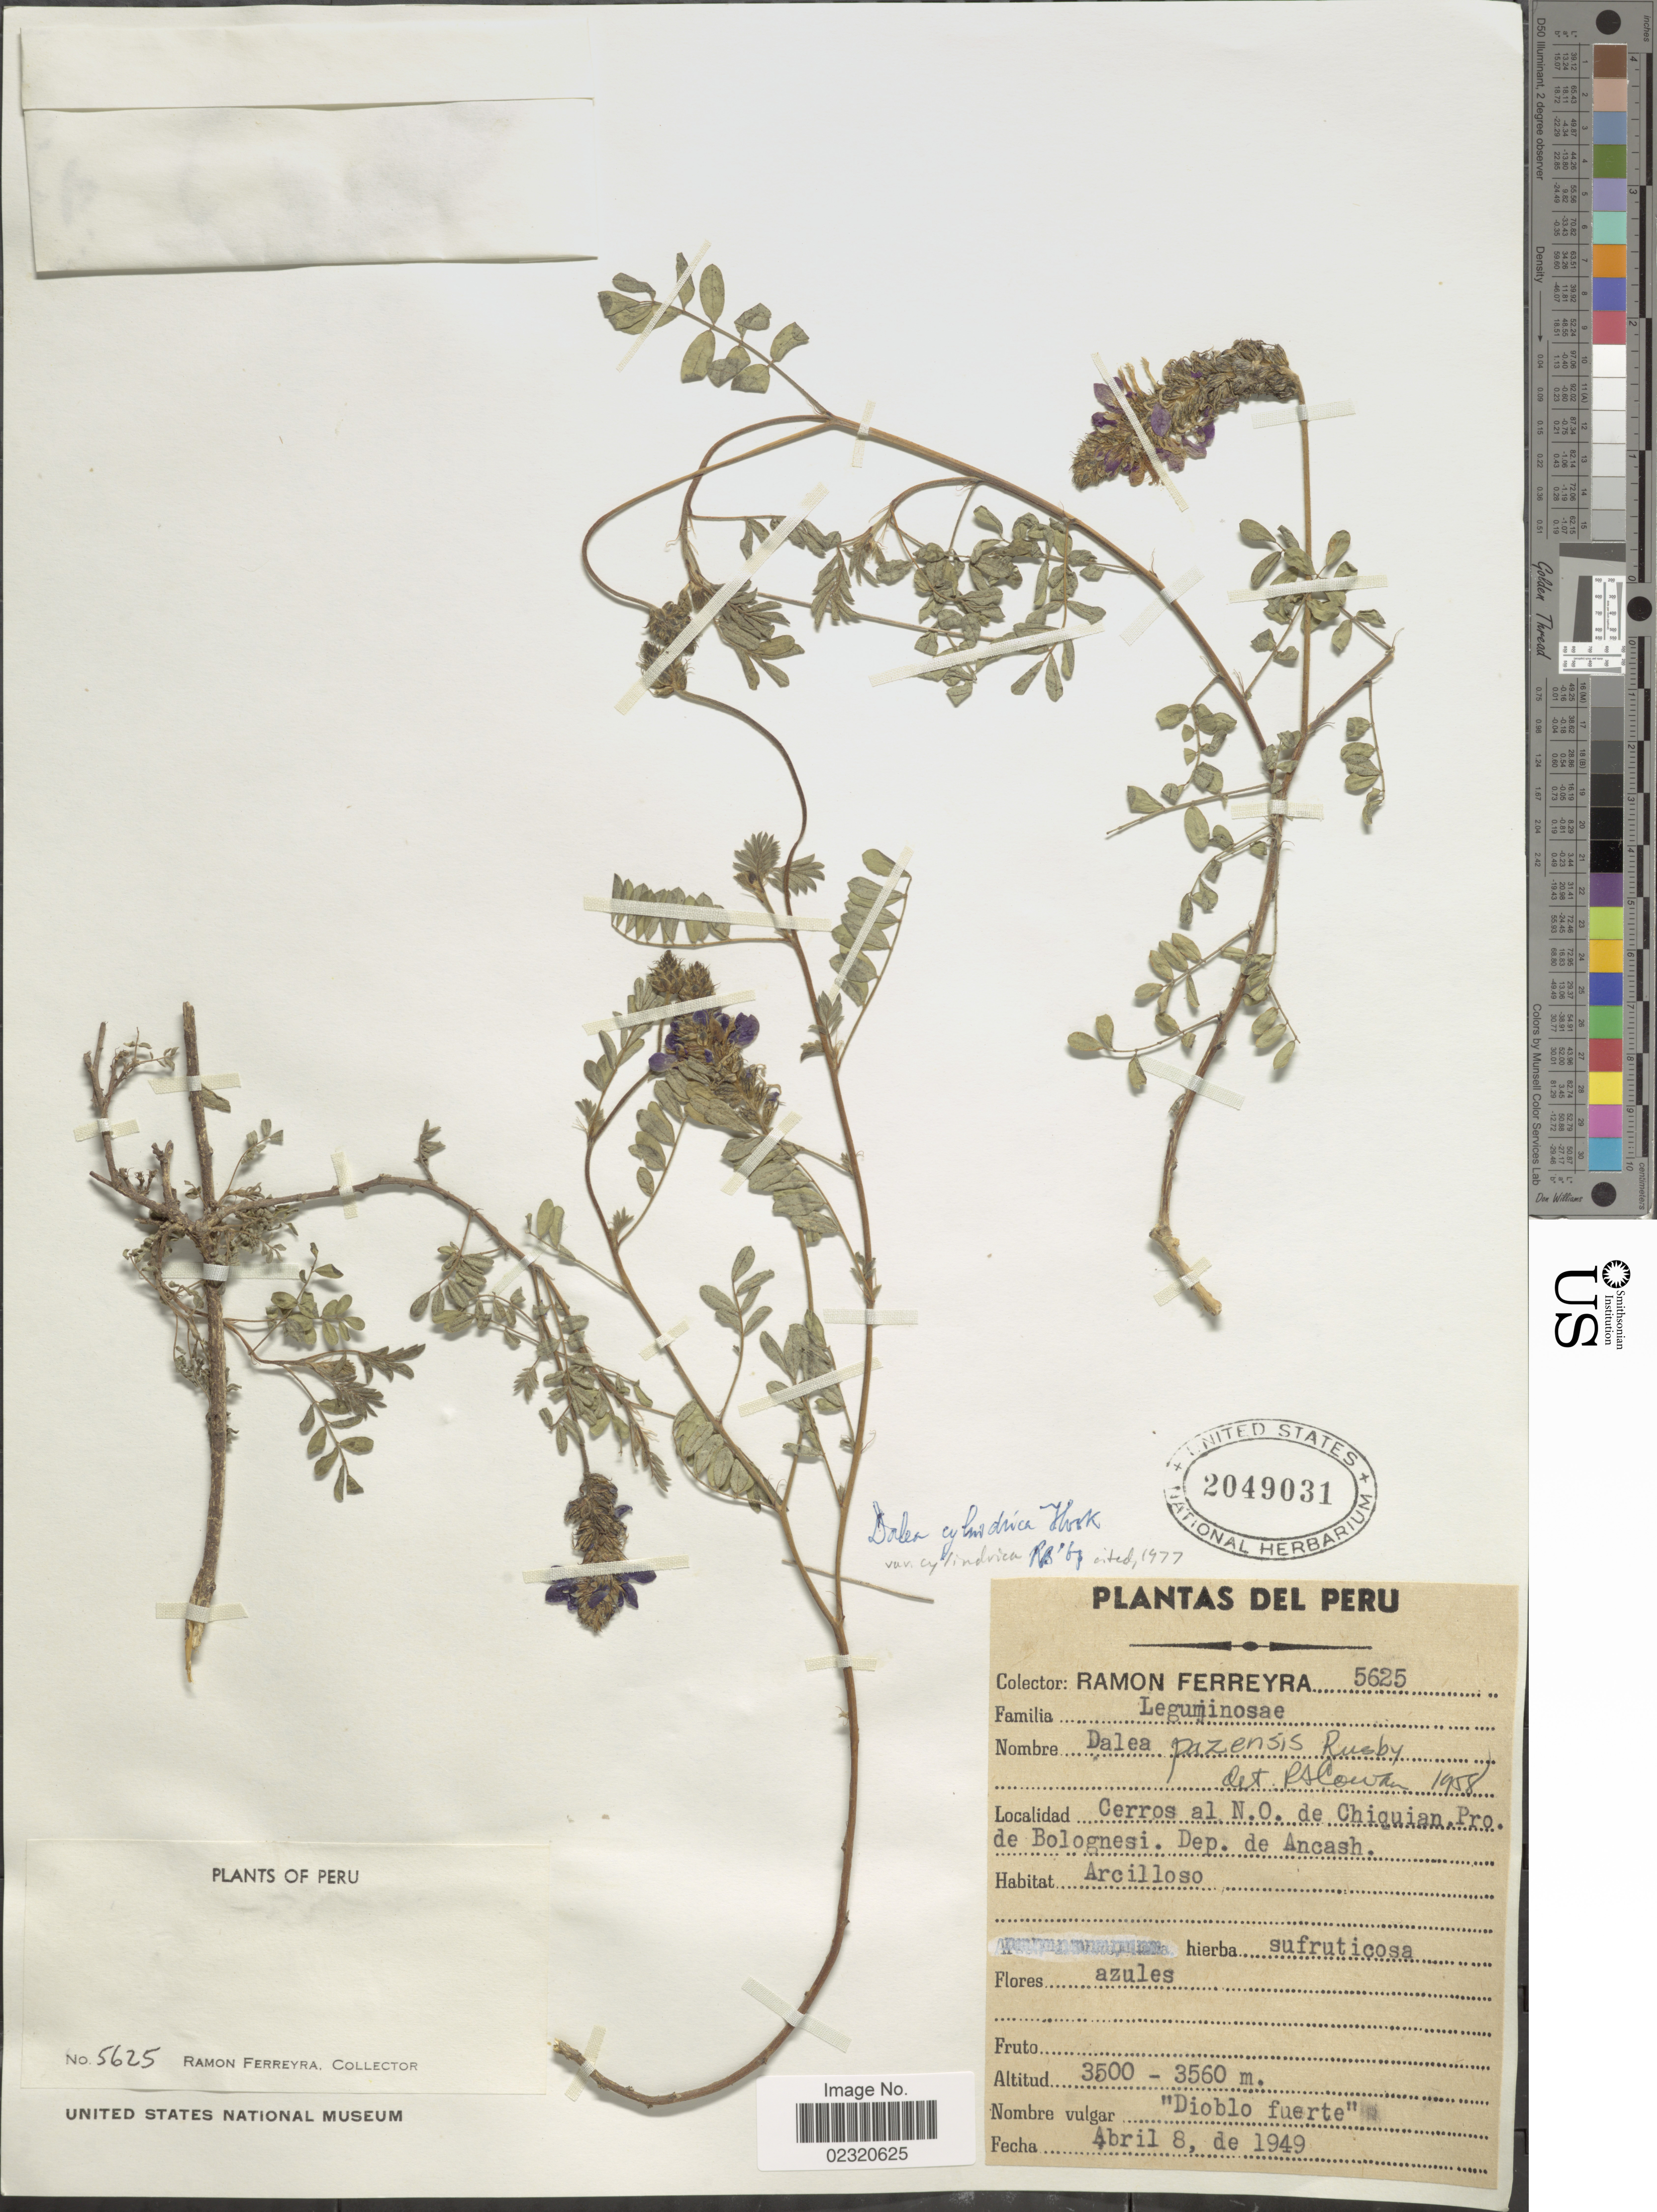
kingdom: Plantae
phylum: Tracheophyta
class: Magnoliopsida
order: Fabales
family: Fabaceae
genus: Dalea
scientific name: Dalea cylindrica var. cylindrica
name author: Hook.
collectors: R. A. Ferreyra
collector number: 5625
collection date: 1949-04-08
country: Peru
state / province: Ancash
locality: Cerros al N.O. de Chiquian, Pro. de Bolognesi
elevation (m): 3500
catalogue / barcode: US 2049031